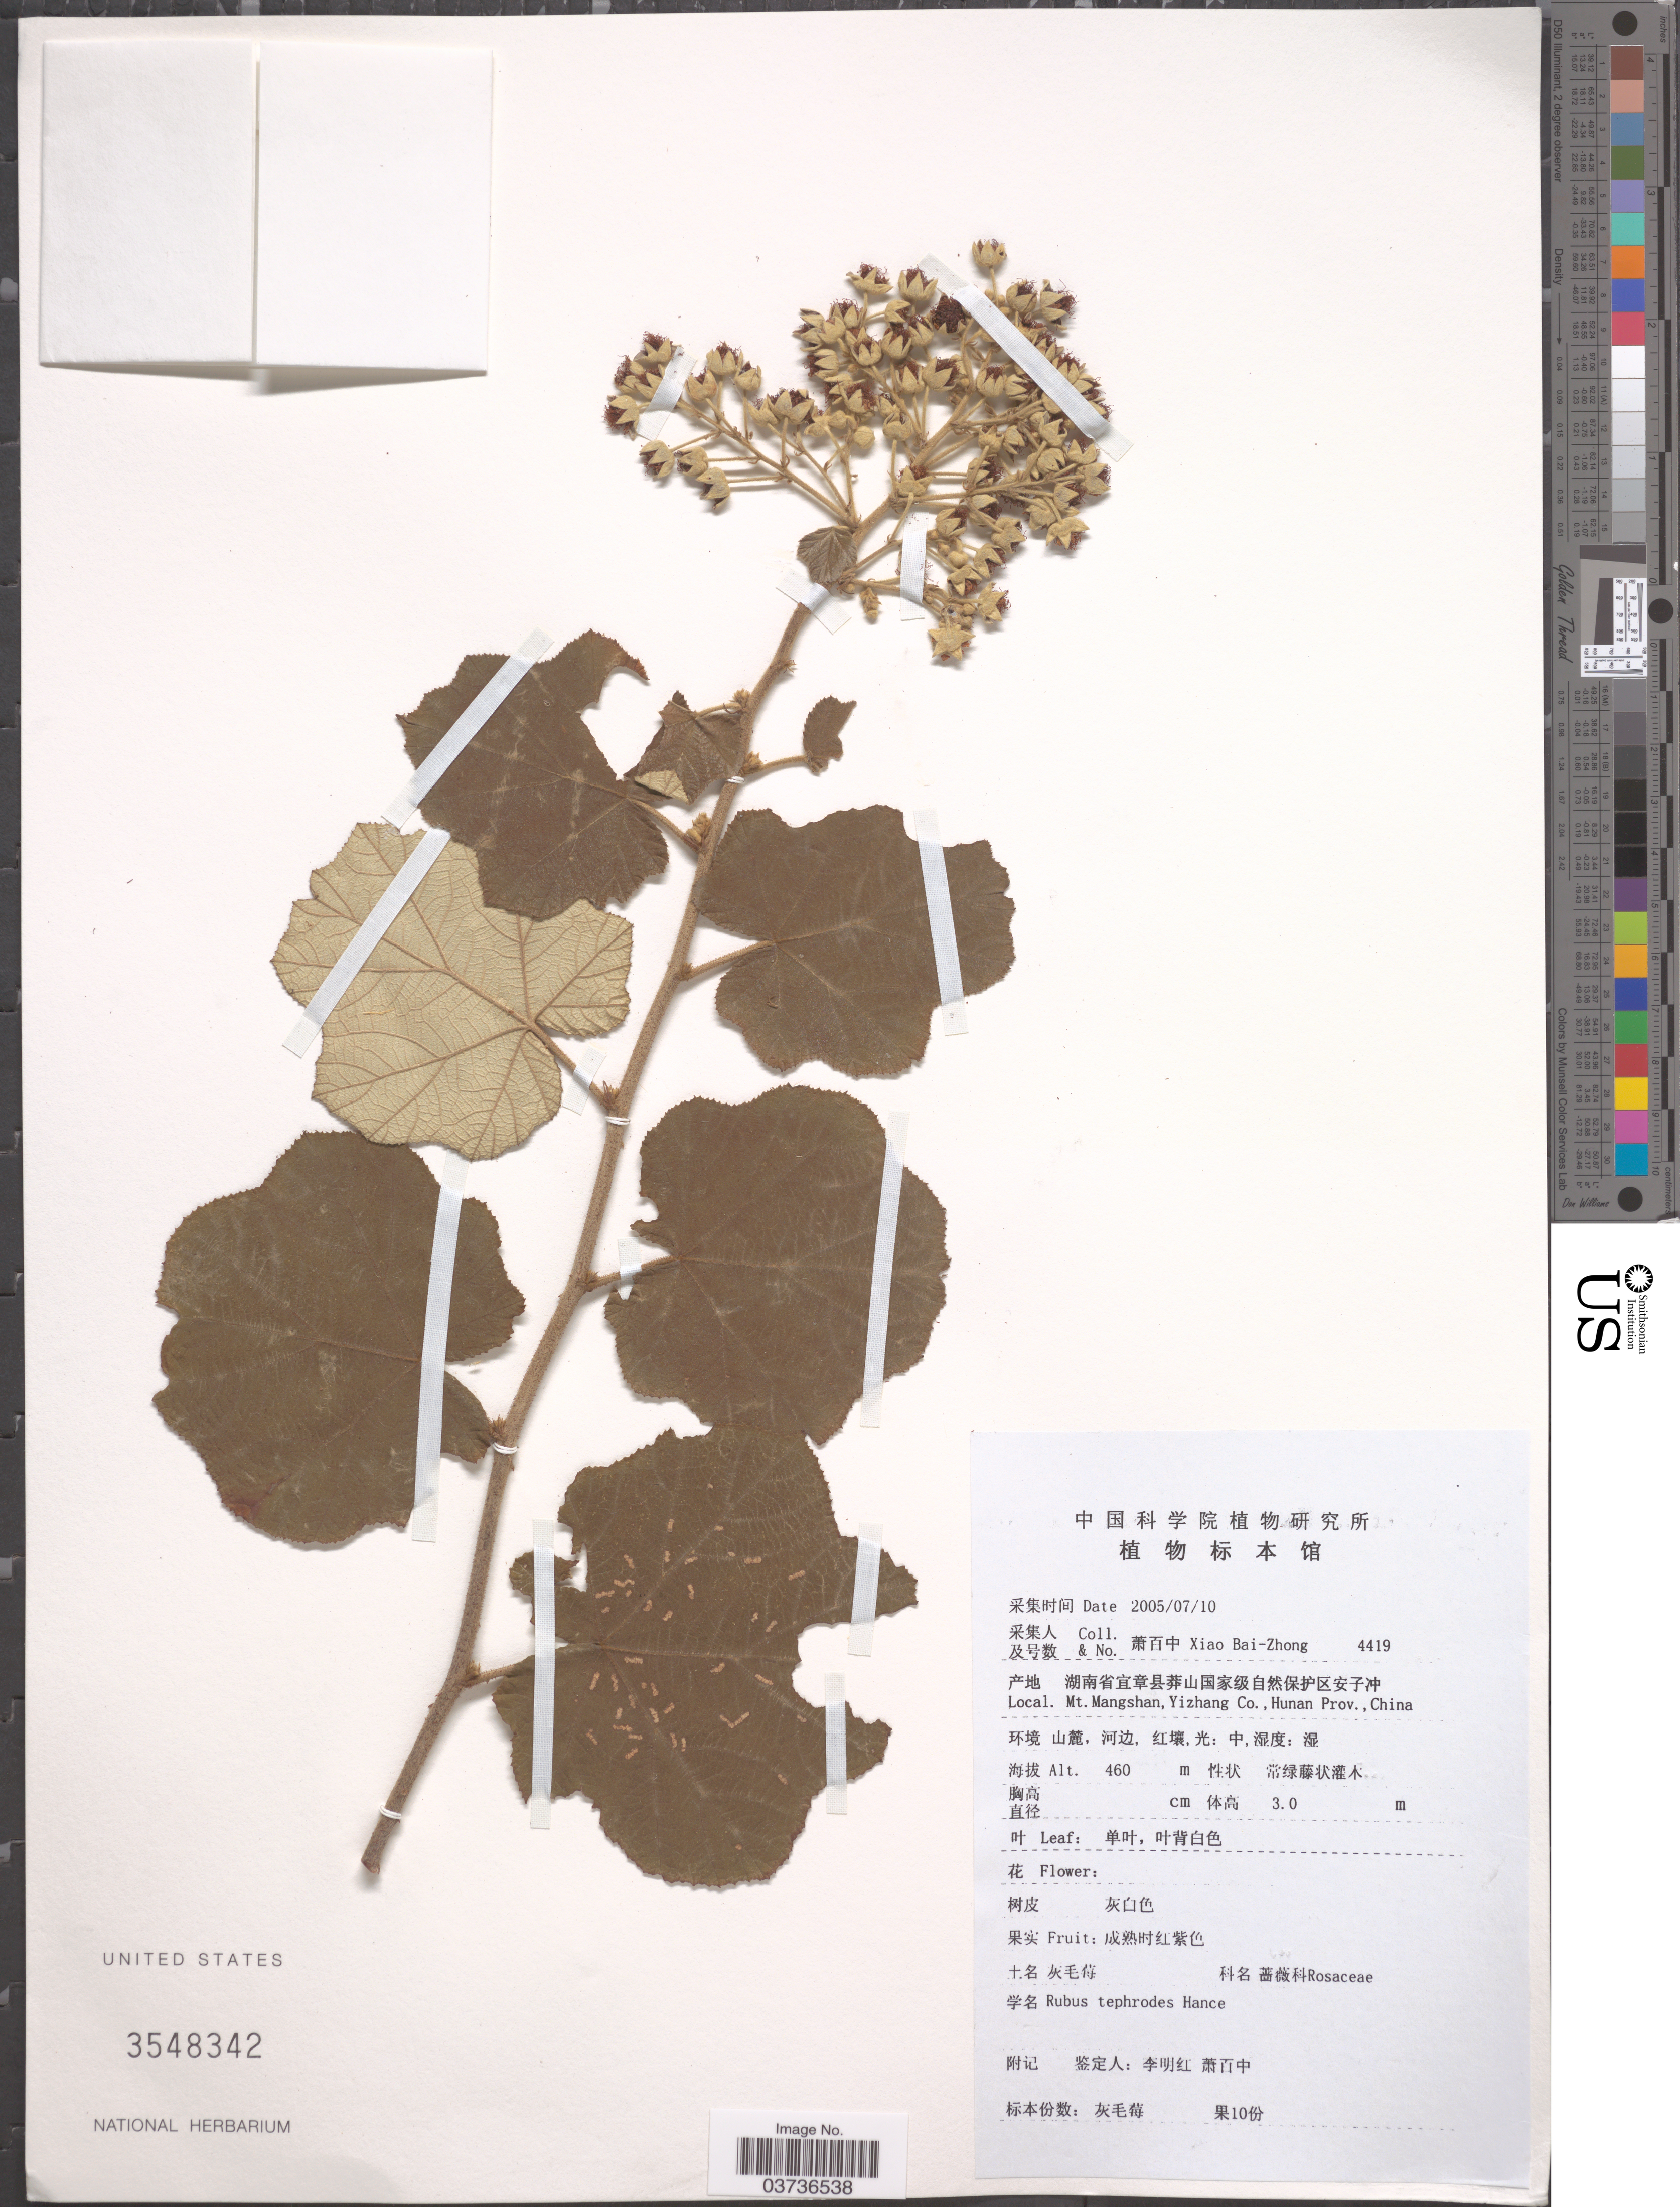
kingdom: Plantae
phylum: Tracheophyta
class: Magnoliopsida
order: Rosales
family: Rosaceae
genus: Rubus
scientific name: Rubus tephrodes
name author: Hance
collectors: B. Z. Xiao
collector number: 4419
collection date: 2005-07-10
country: China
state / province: Hunan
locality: Mt. Mangshan, Yizhang Co.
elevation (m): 460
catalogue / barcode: US 3548342